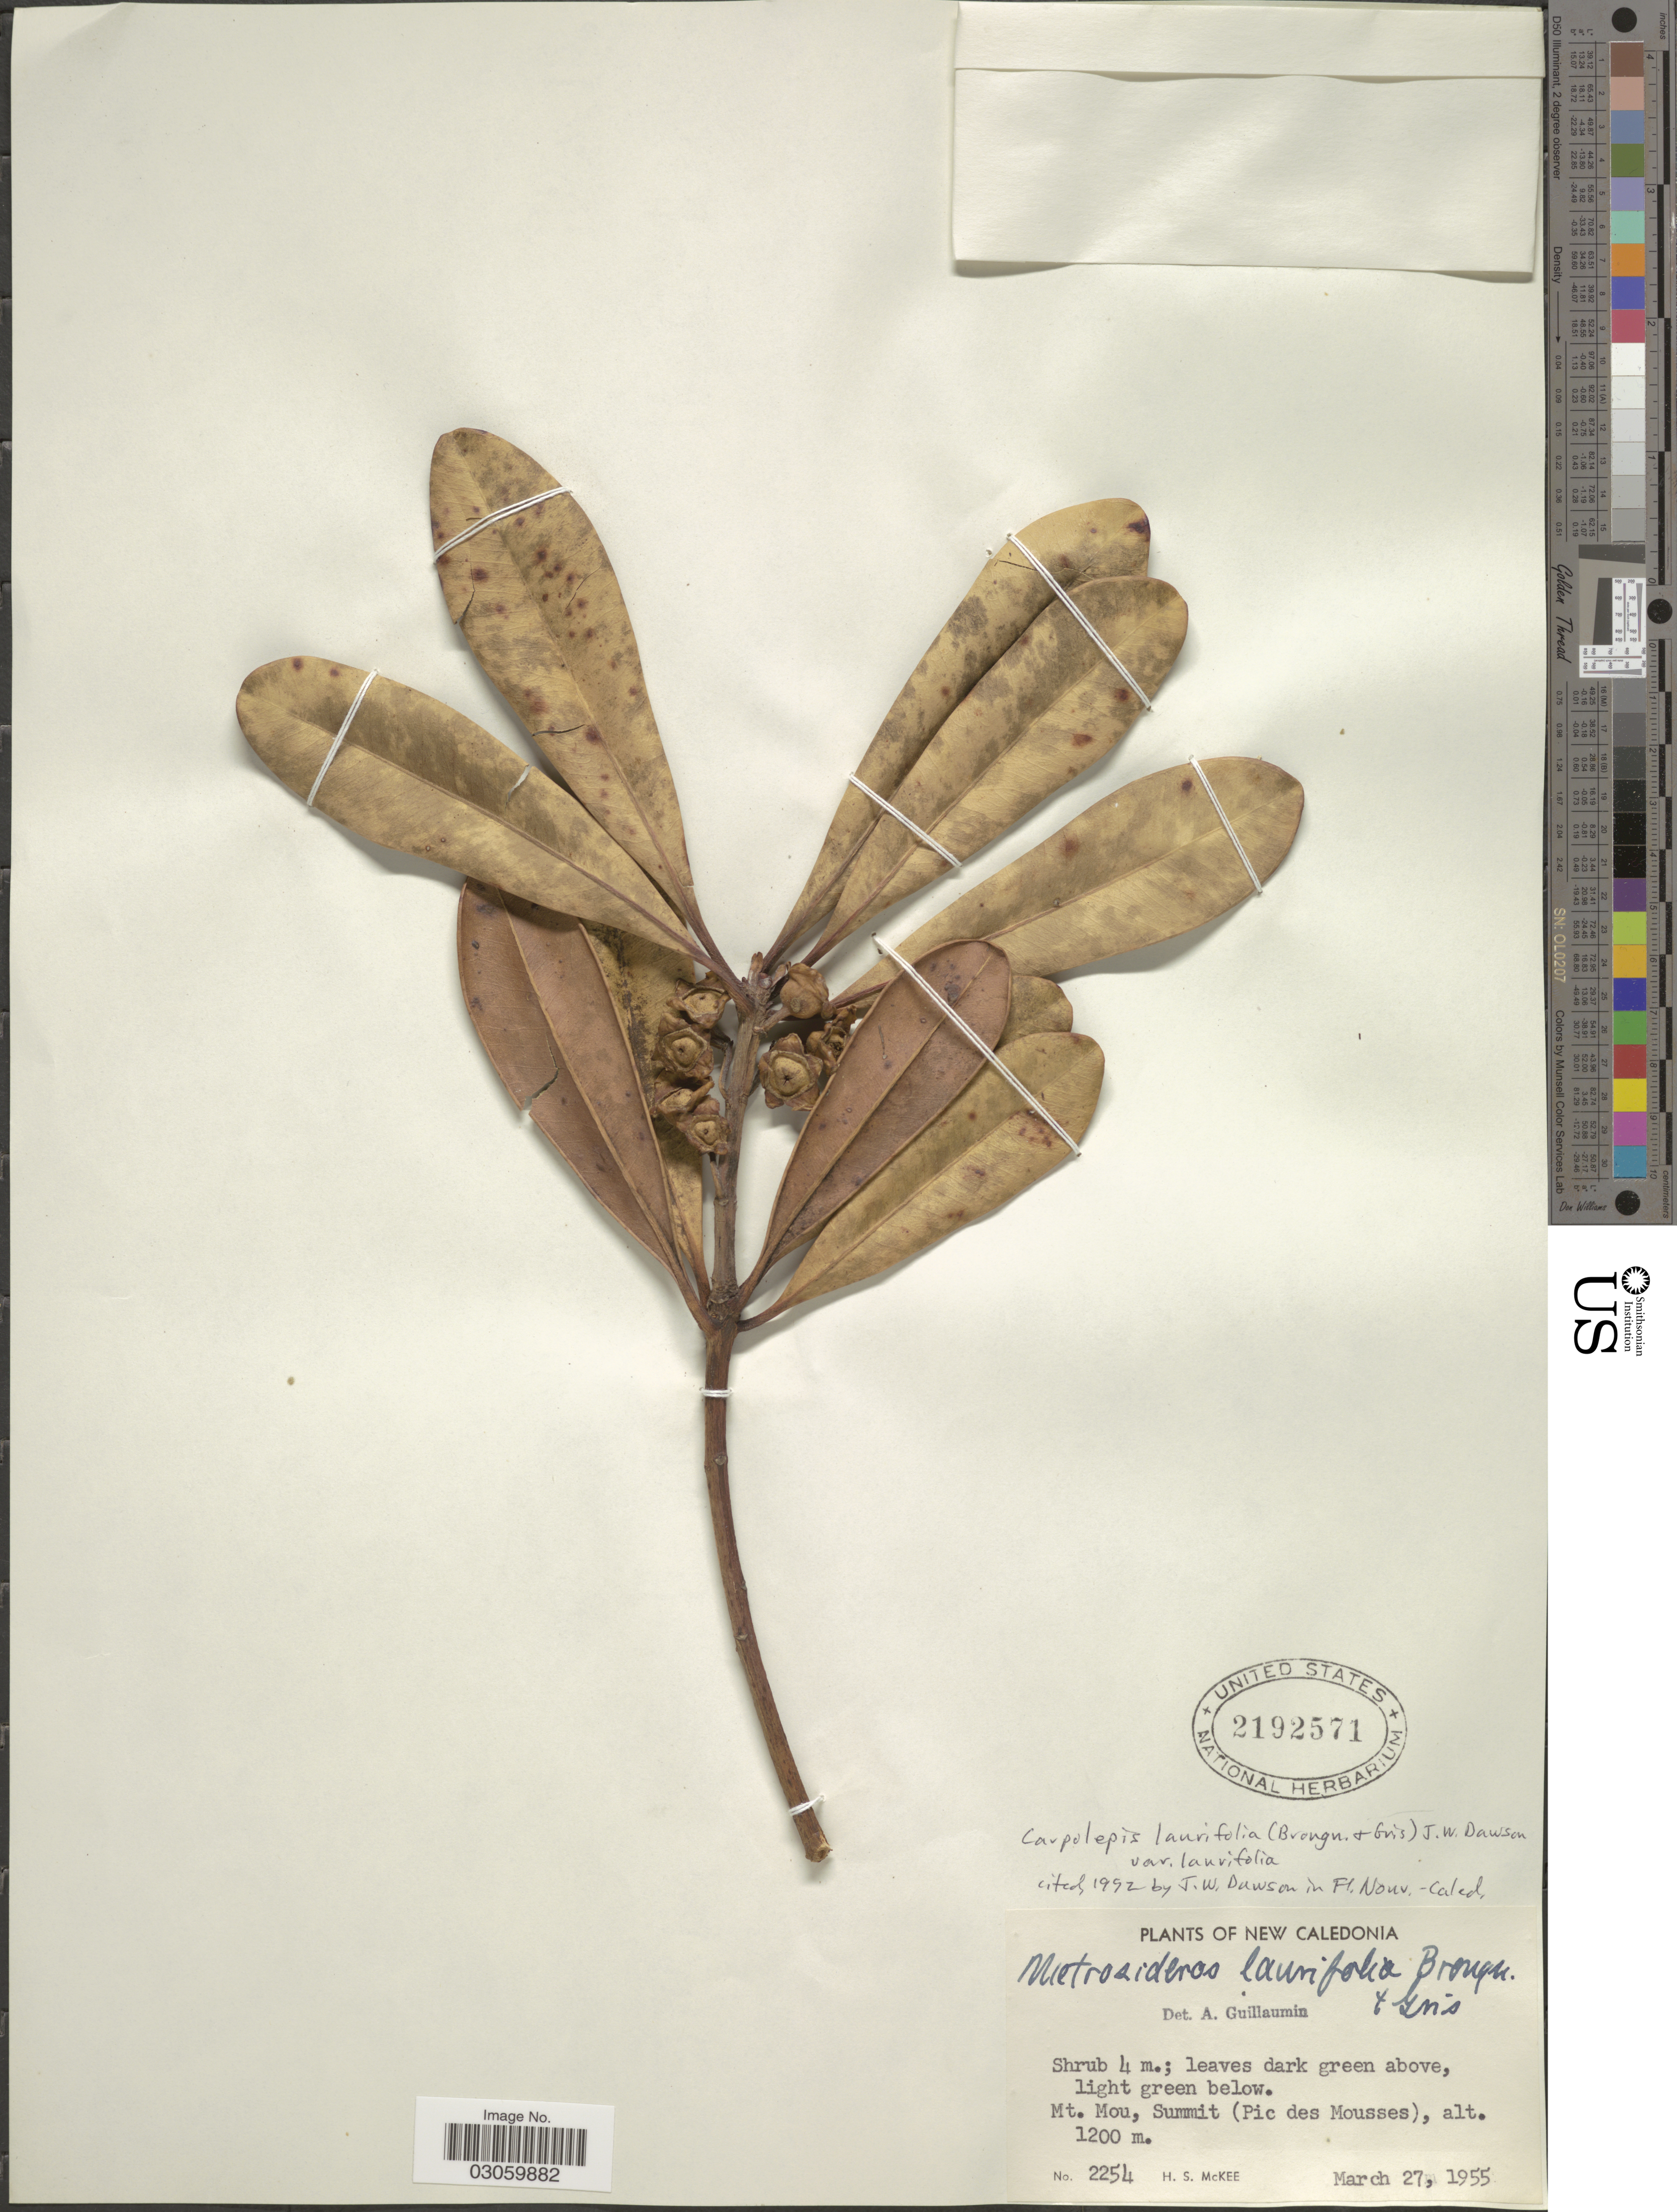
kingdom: Plantae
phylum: Tracheophyta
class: Magnoliopsida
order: Myrtales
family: Myrtaceae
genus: Metrosideros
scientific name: Metrosideros laurifolia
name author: Brongn. & Gris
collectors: H. S. McKee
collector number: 2254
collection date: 1955-03-27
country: New Caledonia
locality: Mt. Mou, Summit (Pic des Mousses).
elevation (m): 1200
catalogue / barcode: US 2192571